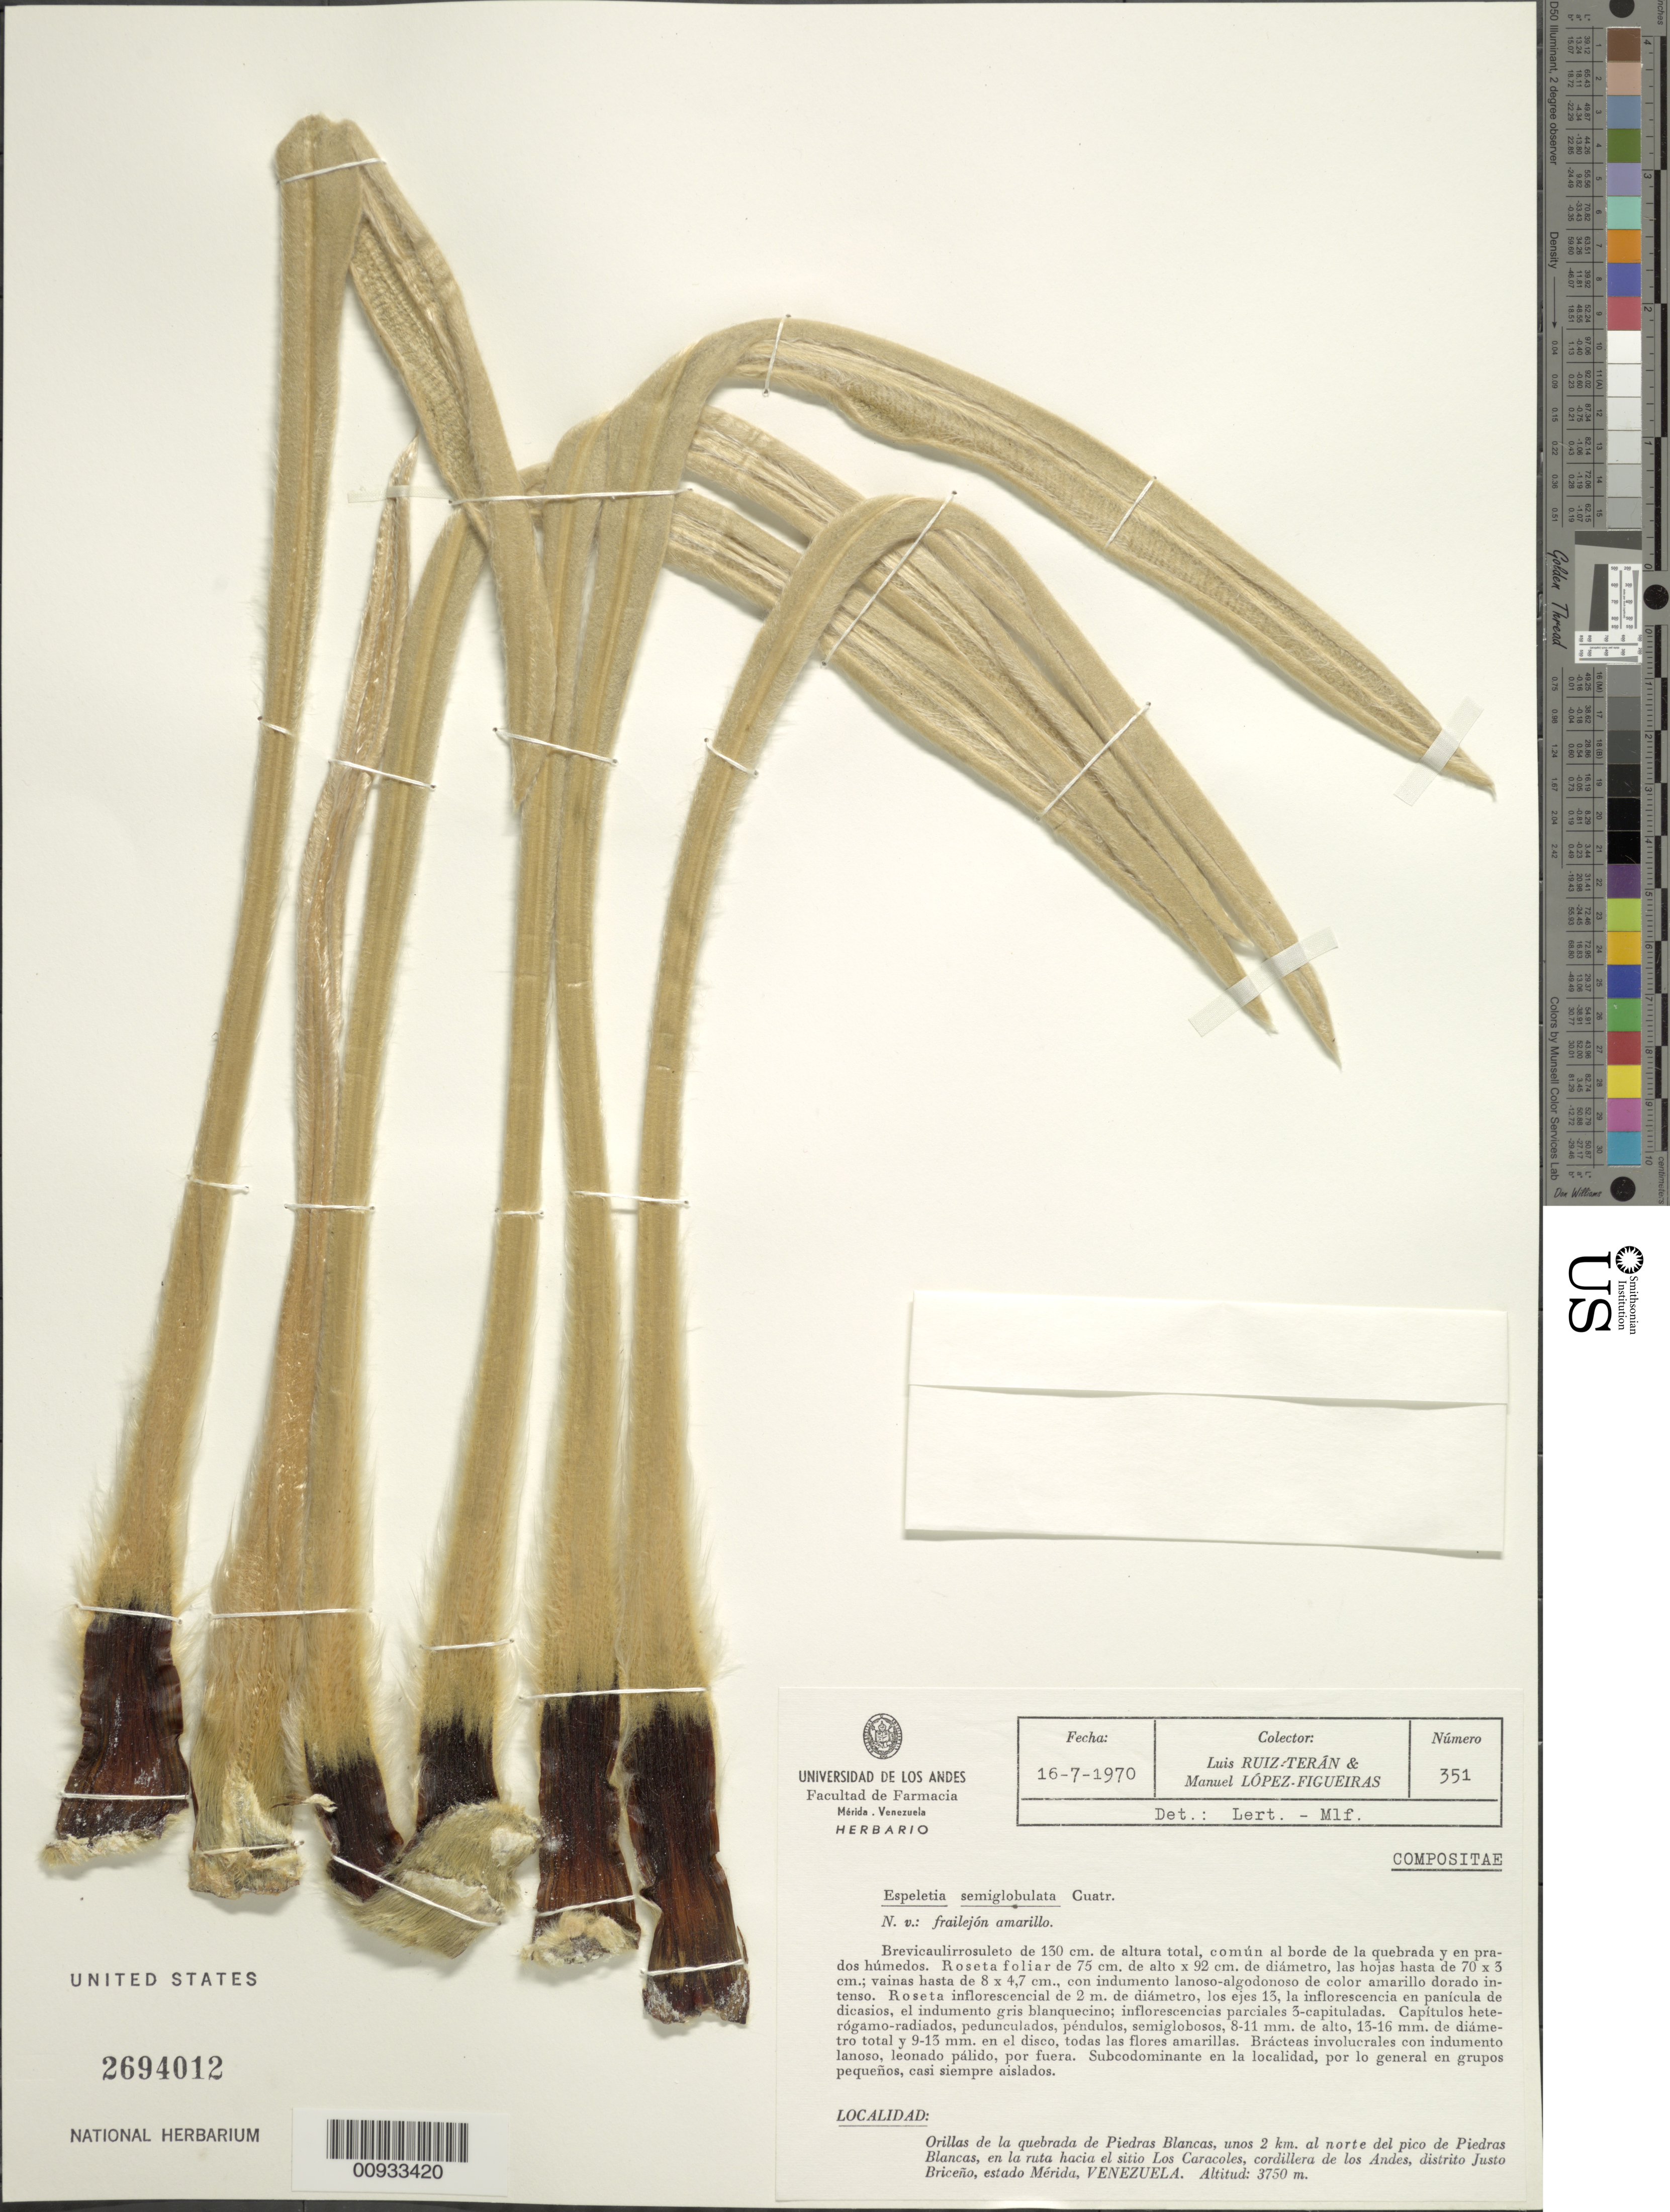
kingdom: Plantae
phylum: Tracheophyta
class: Magnoliopsida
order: Asterales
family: Asteraceae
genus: Espeletia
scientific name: Espeletia semiglobulata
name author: Cuatrec.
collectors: L. Teran & M. López Figueiras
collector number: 351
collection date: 1970-07-16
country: Venezuela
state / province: Mérida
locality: Orillas de la quebrada de Piedras Blancas, unos 2 km. al norte del pico de Piedras Blancas, en la ruta hacia el sitio Los Caracoles, Cordillera de Los Andes, Distrito Justo Briceno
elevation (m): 3750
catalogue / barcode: US 2694012